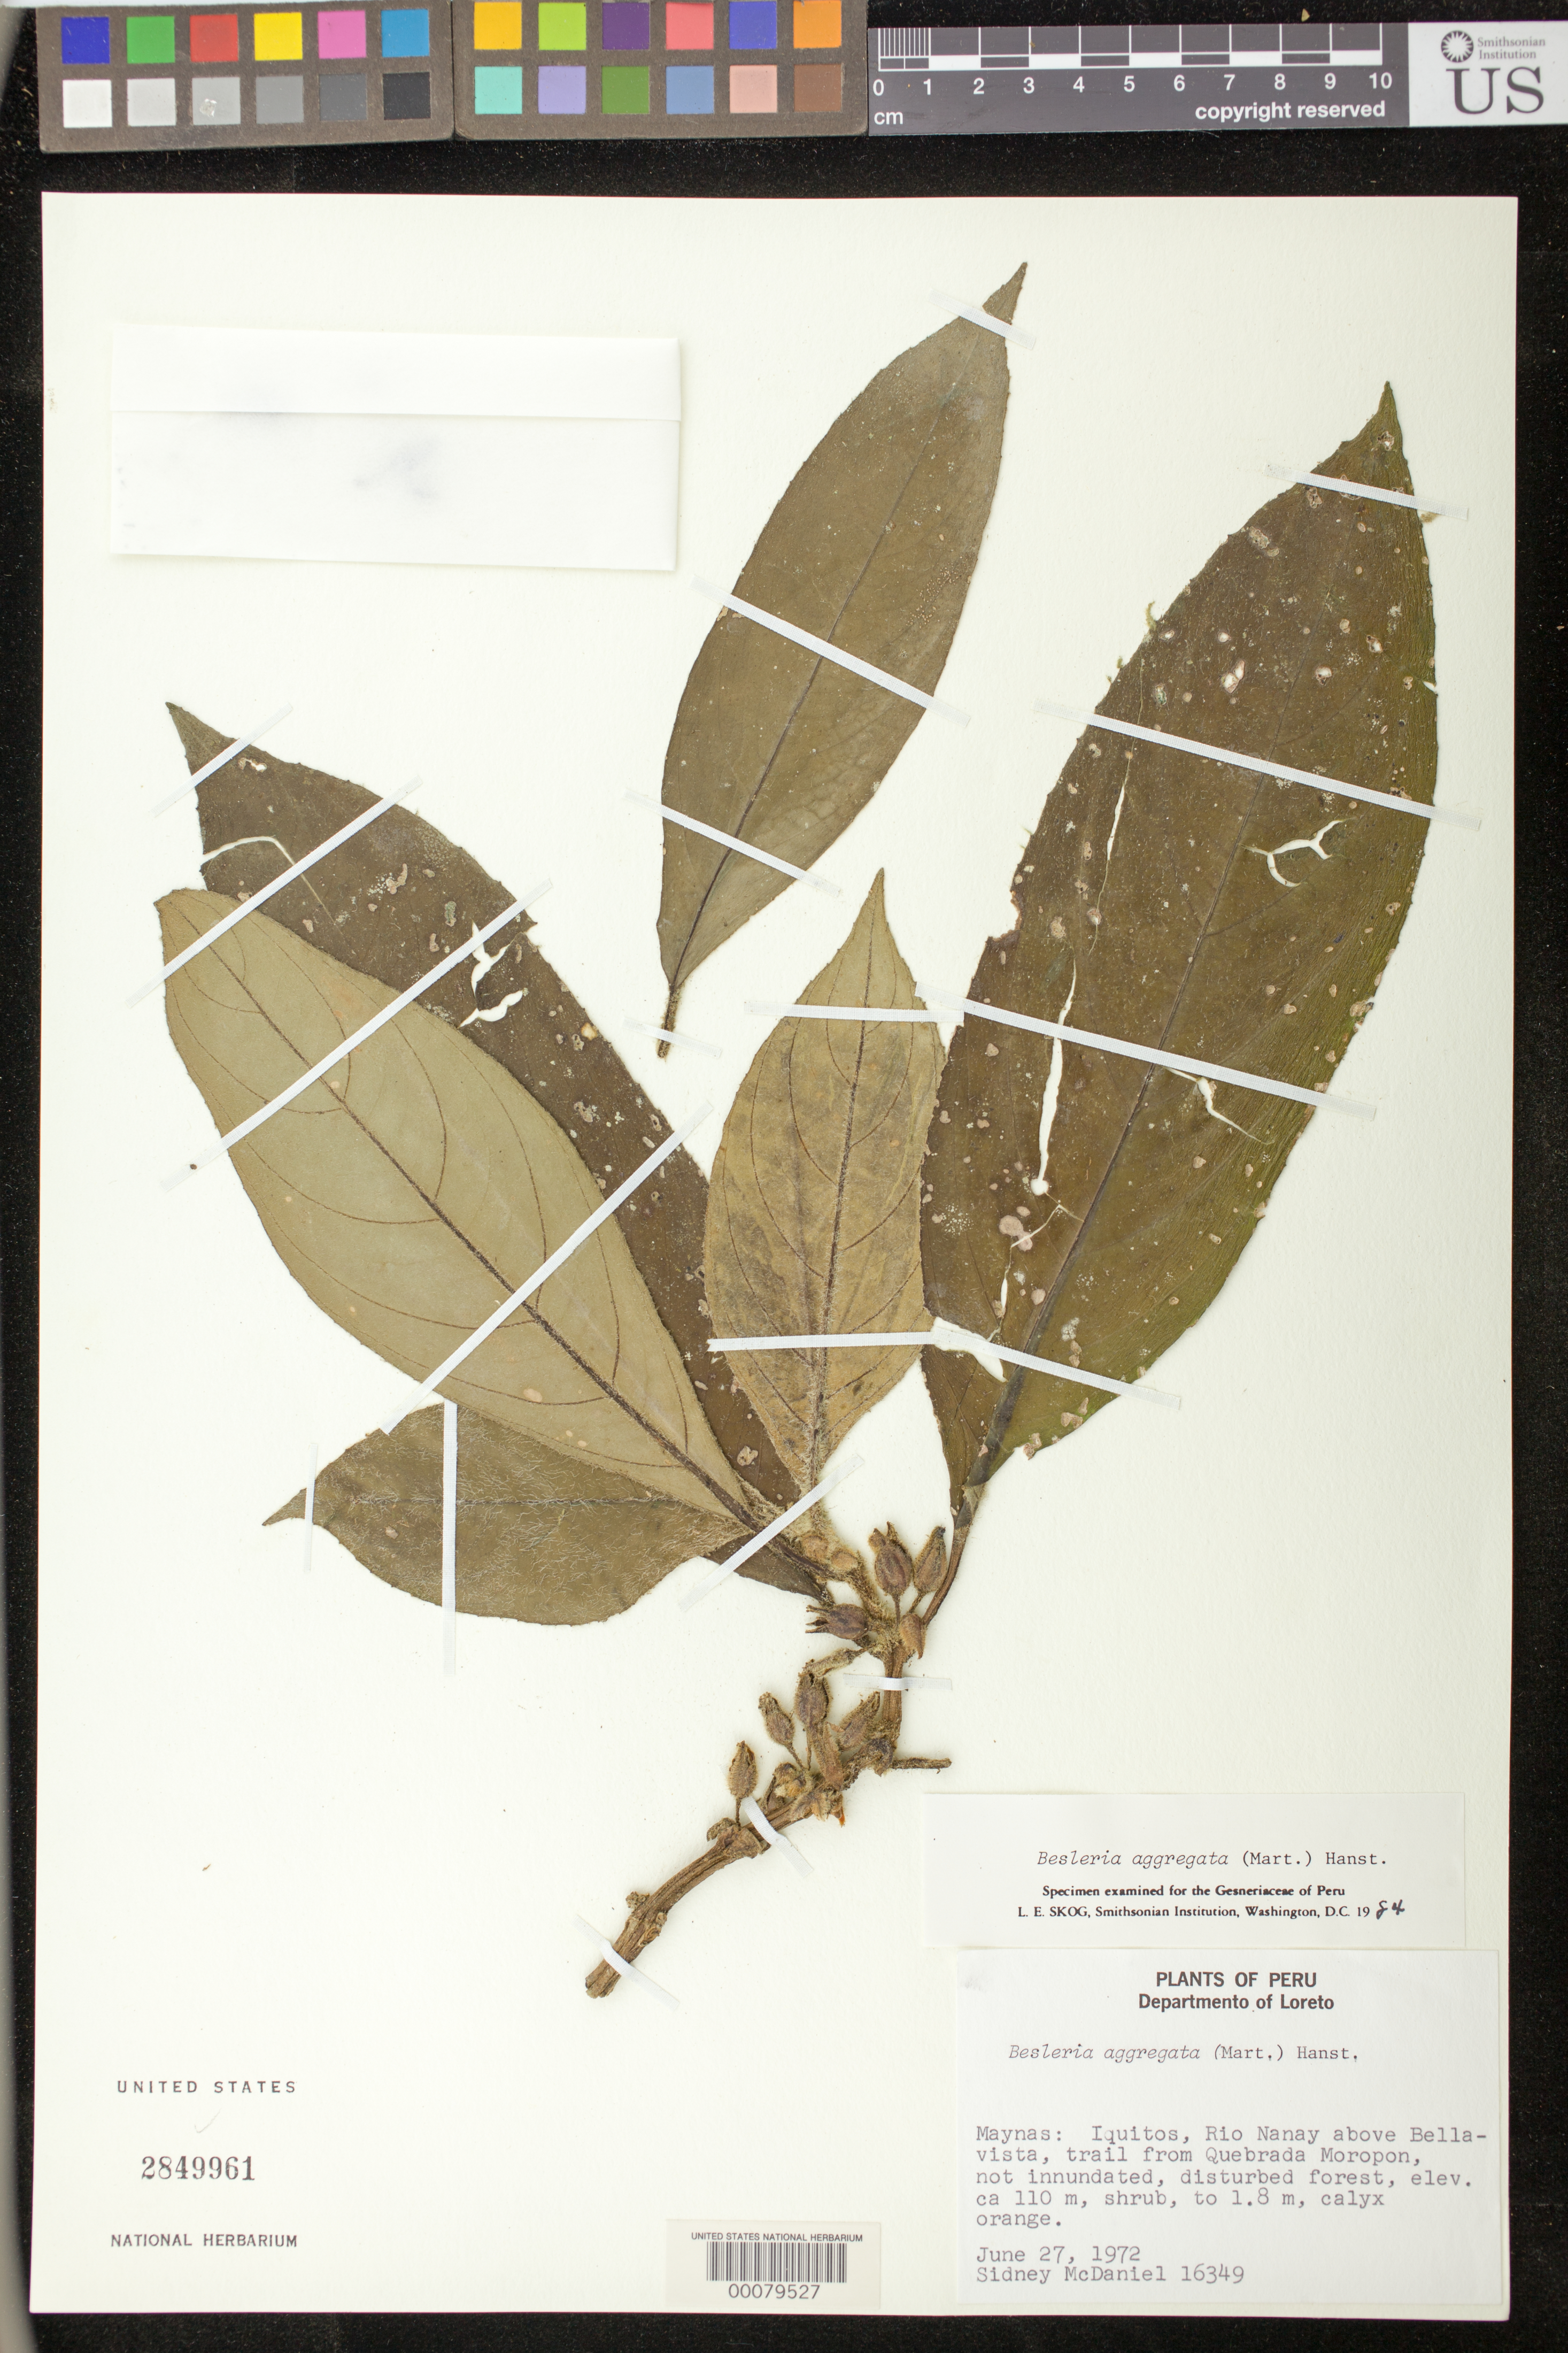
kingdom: Plantae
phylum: Tracheophyta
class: Magnoliopsida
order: Lamiales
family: Gesneriaceae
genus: Besleria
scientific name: Besleria aggregata var. aggregata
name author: (Mart.) Hanst.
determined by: Skog, Laurence E.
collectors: S. McDaniel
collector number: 16349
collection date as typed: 27 Jun 1972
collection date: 1972-06-27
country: Peru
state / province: Loreto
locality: Prov. Maynas; Iquitos, Río Nanay, above Bellavista, trail from Quebrada Moropon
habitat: Never inundated forest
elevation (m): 110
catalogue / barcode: US 2849961